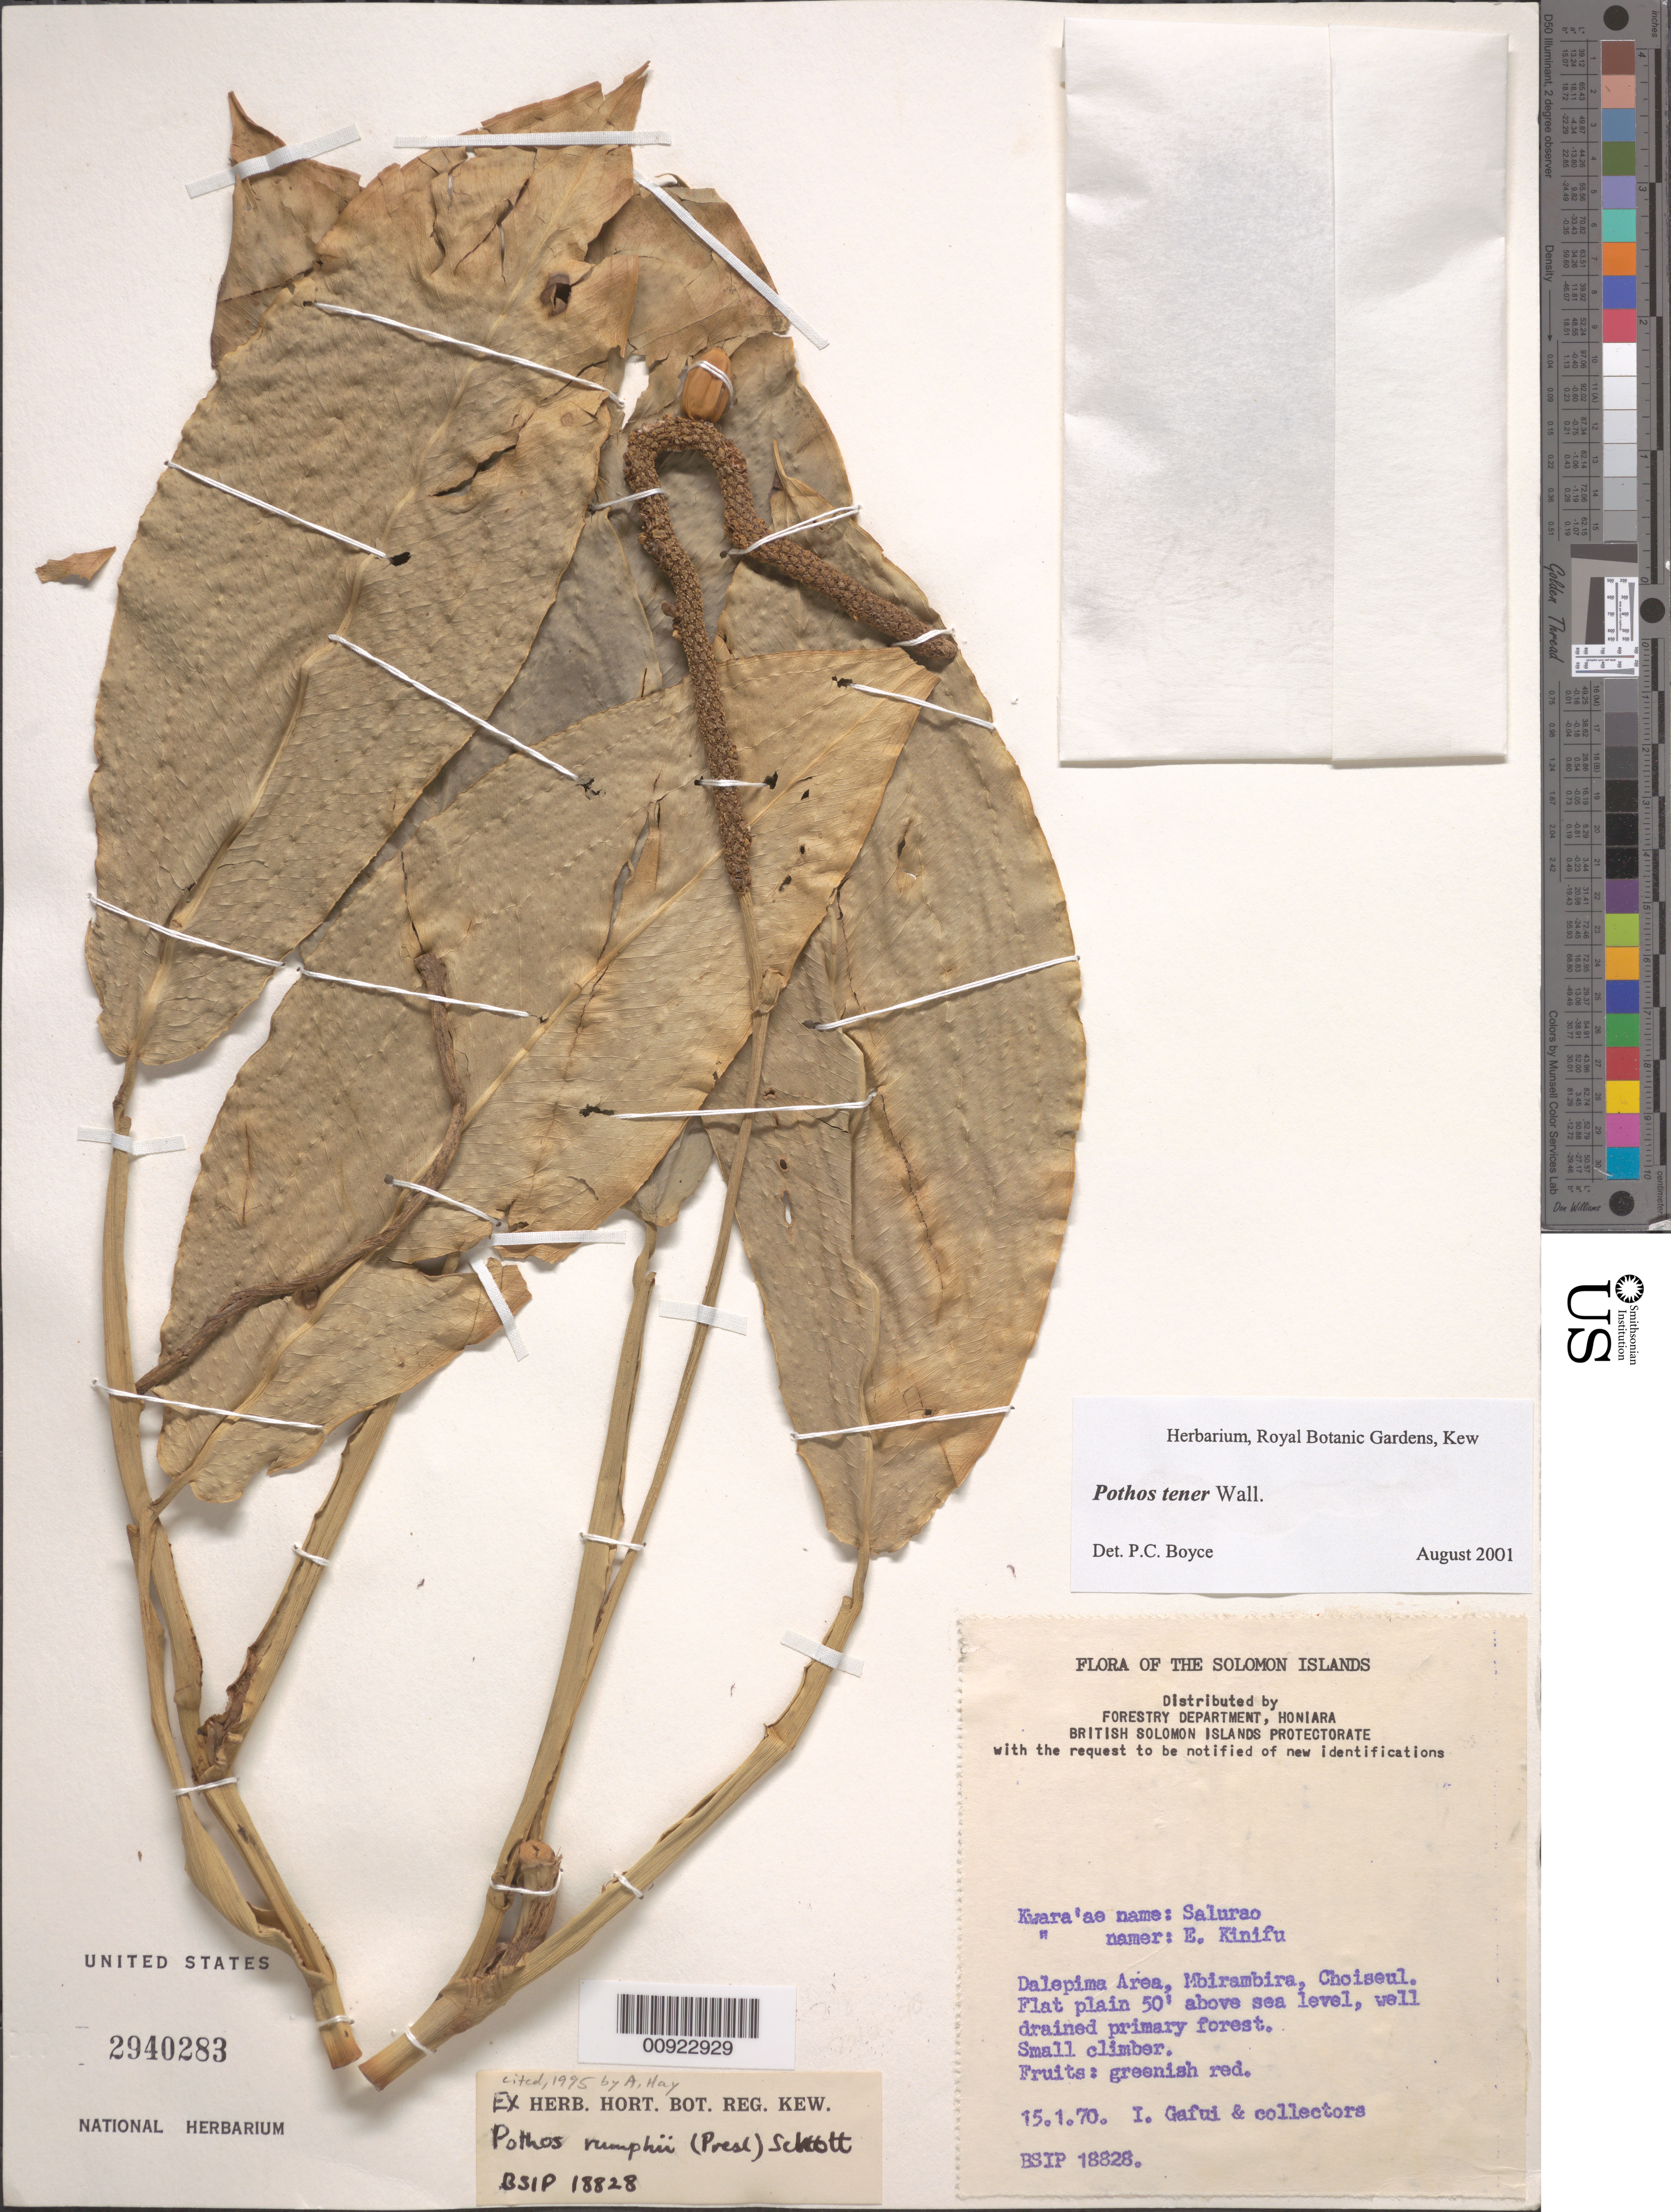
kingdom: Plantae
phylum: Tracheophyta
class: Liliopsida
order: Alismatales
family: Araceae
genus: Pothos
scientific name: Pothos tener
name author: Wall.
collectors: I. Gafui & et al.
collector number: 18828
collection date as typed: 15 Jan 1970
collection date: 1970-01-15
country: Solomon Islands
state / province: Choiseul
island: Choiseul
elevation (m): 15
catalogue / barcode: US 2940283